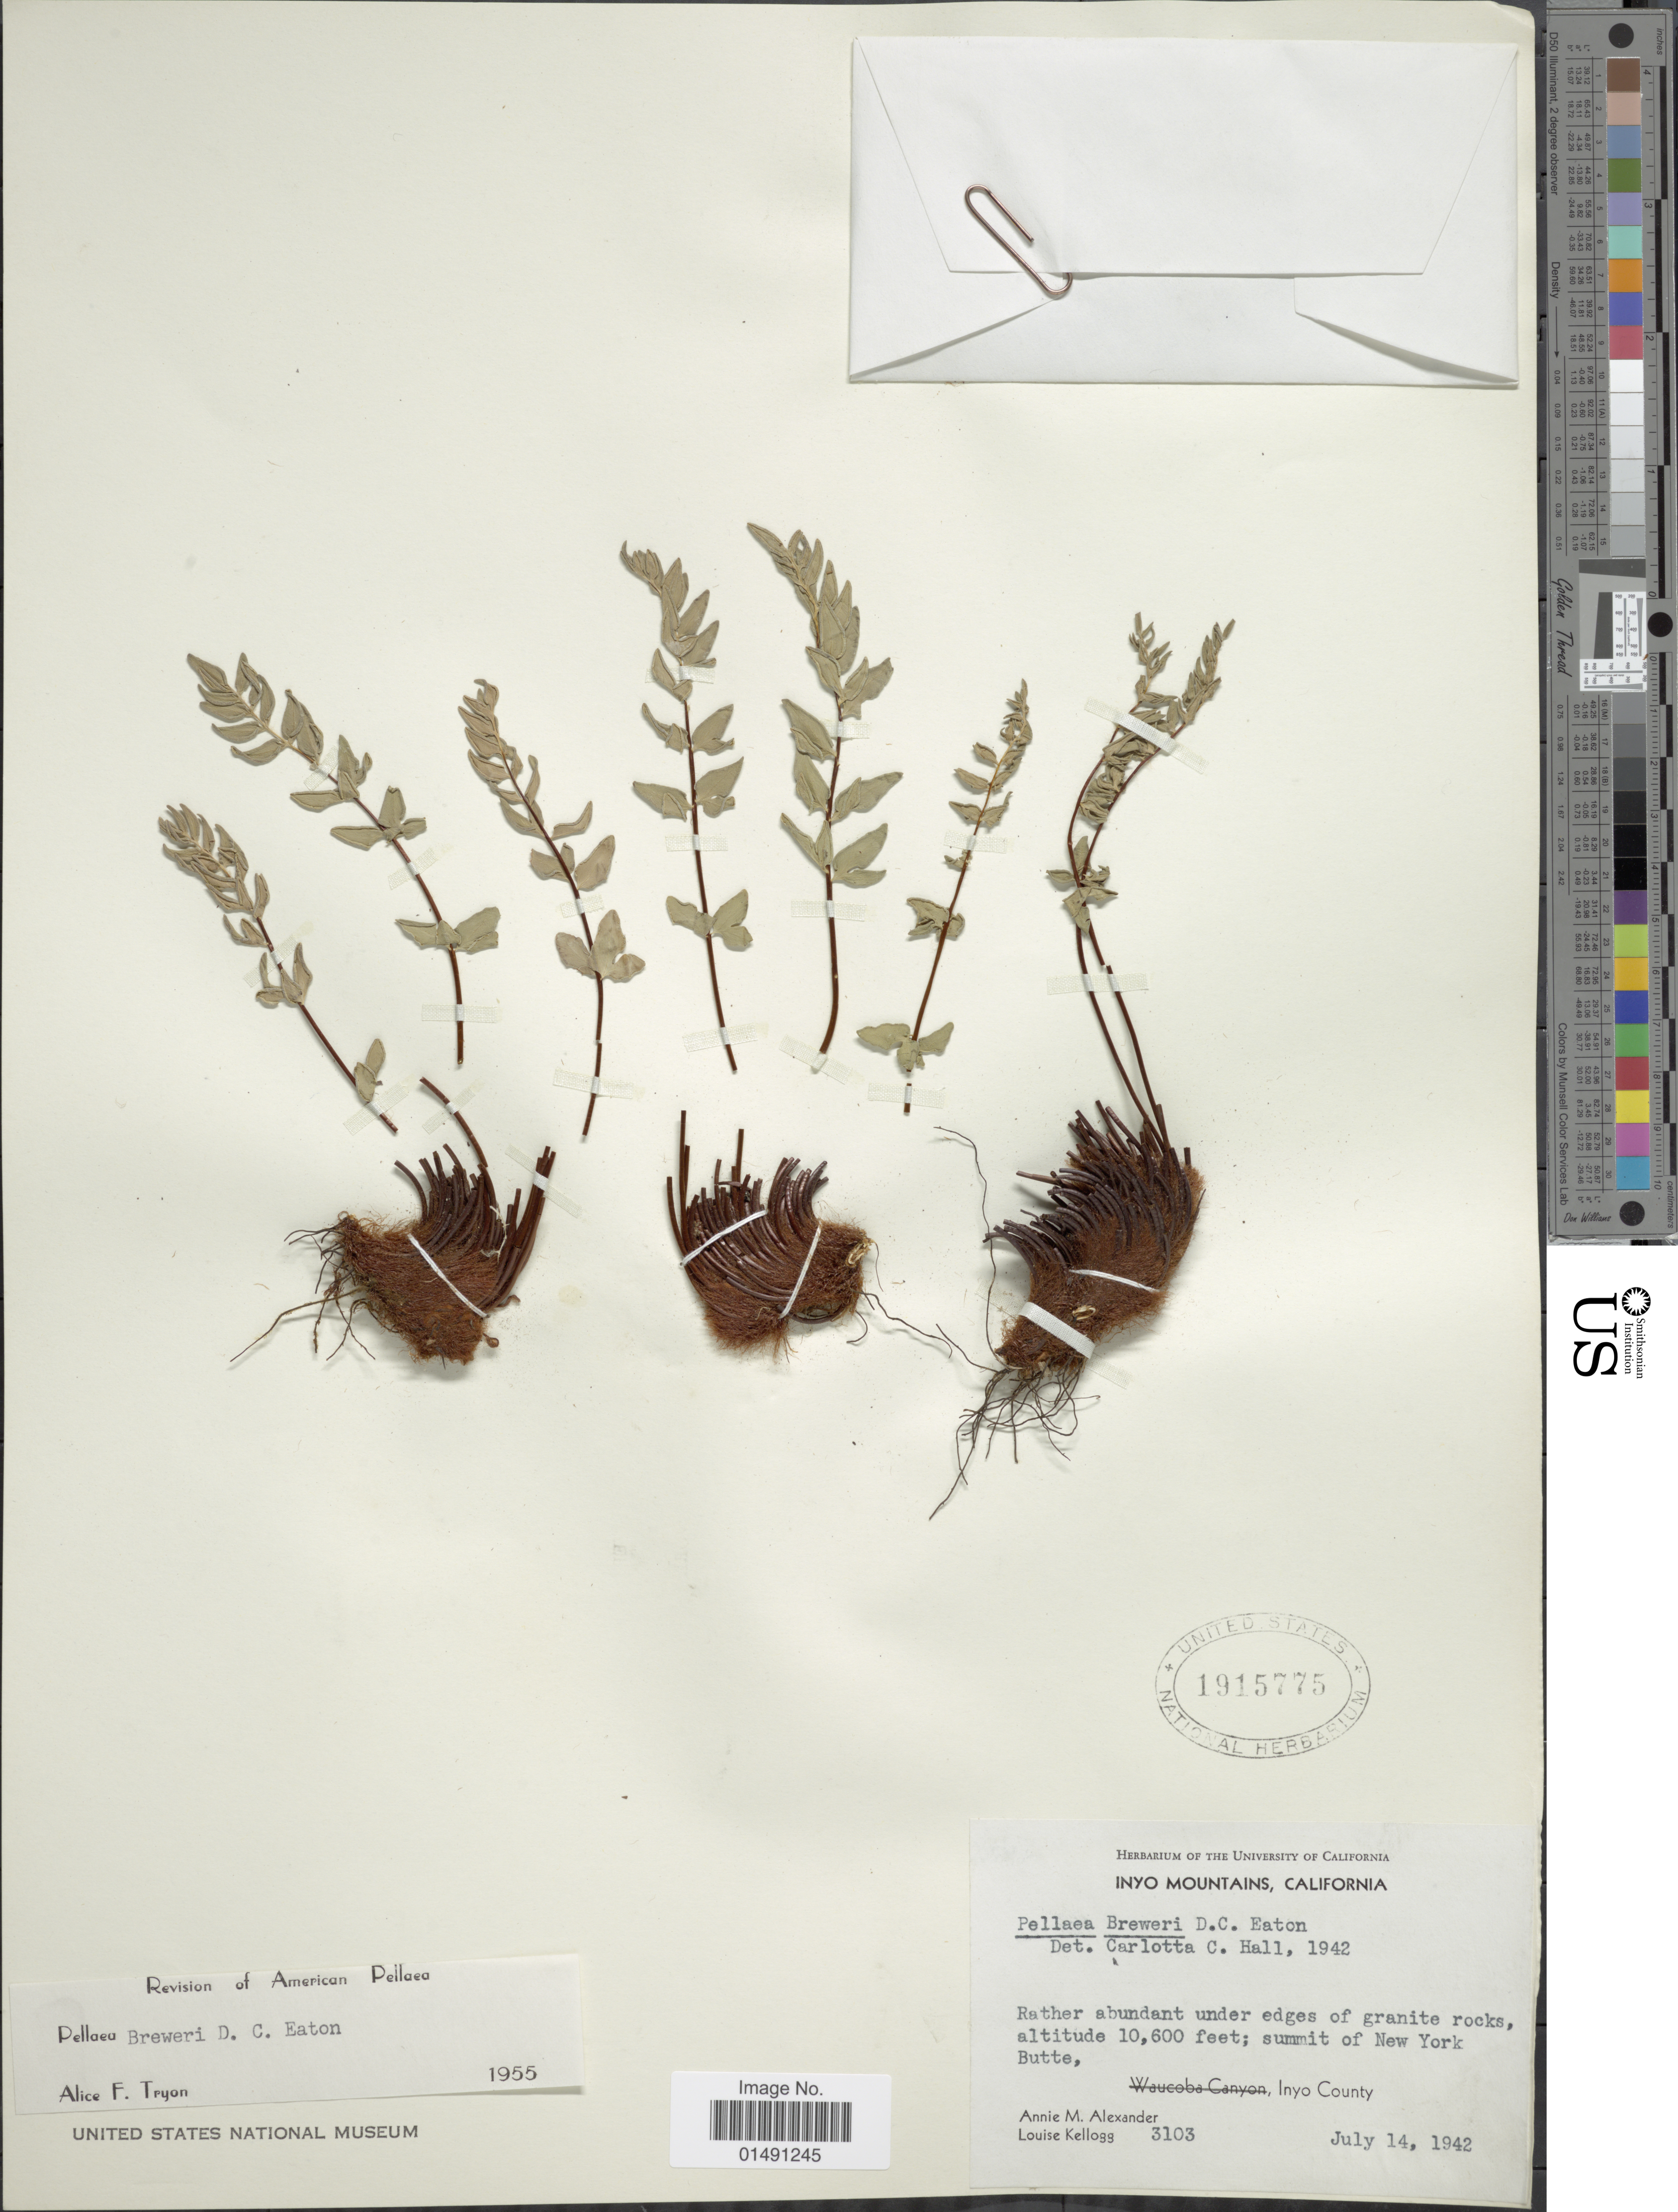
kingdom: Plantae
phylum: Tracheophyta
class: Polypodiopsida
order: Polypodiales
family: Pteridaceae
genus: Pellaea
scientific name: Pellaea breweri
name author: D.C. Eaton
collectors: A. M. Alexander & L. Kellogg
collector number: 3103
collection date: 1942-07-14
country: United States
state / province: California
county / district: Inyo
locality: Inyo Mountains, summit of New York Butte, Inyo County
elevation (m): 3231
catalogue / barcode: US 1915775